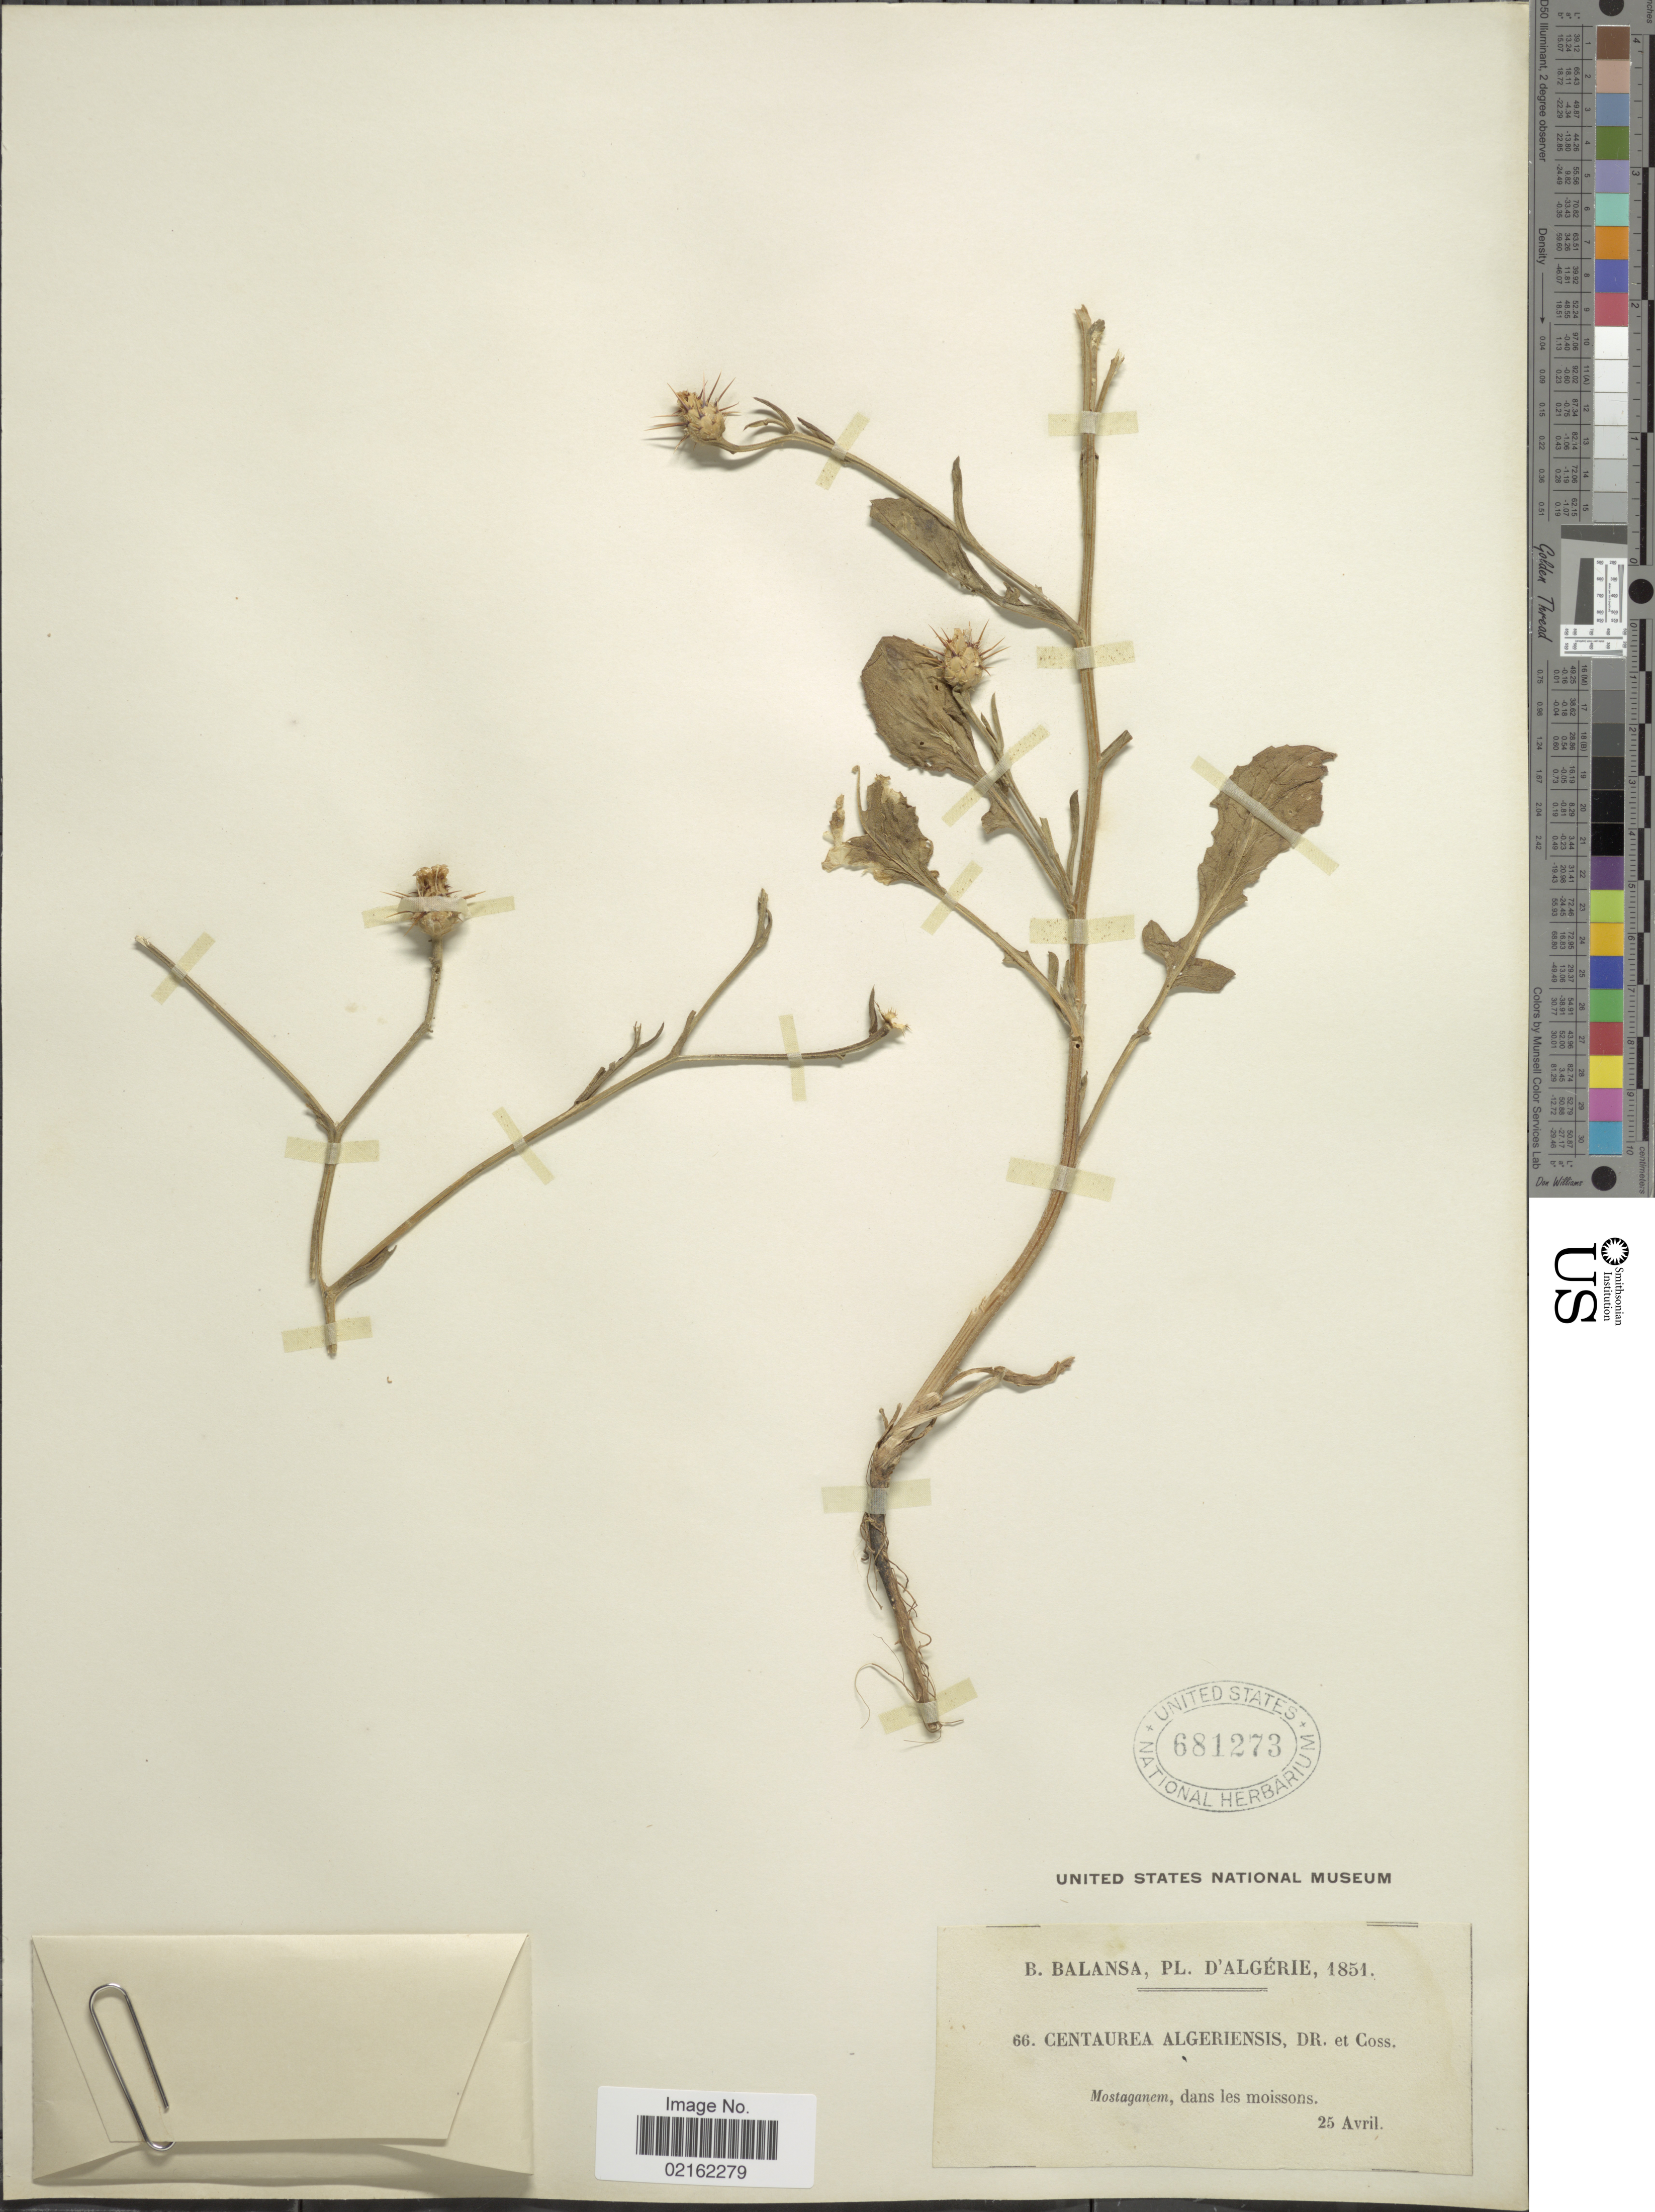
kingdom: Plantae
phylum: Tracheophyta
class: Magnoliopsida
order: Asterales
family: Asteraceae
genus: Centaurea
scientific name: Centaurea diluta subsp. algeriensis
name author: (Coss. & Durieu) Maire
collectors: B. Balansa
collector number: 66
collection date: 1851-04-25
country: Algeria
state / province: Mostaganem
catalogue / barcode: US 681273